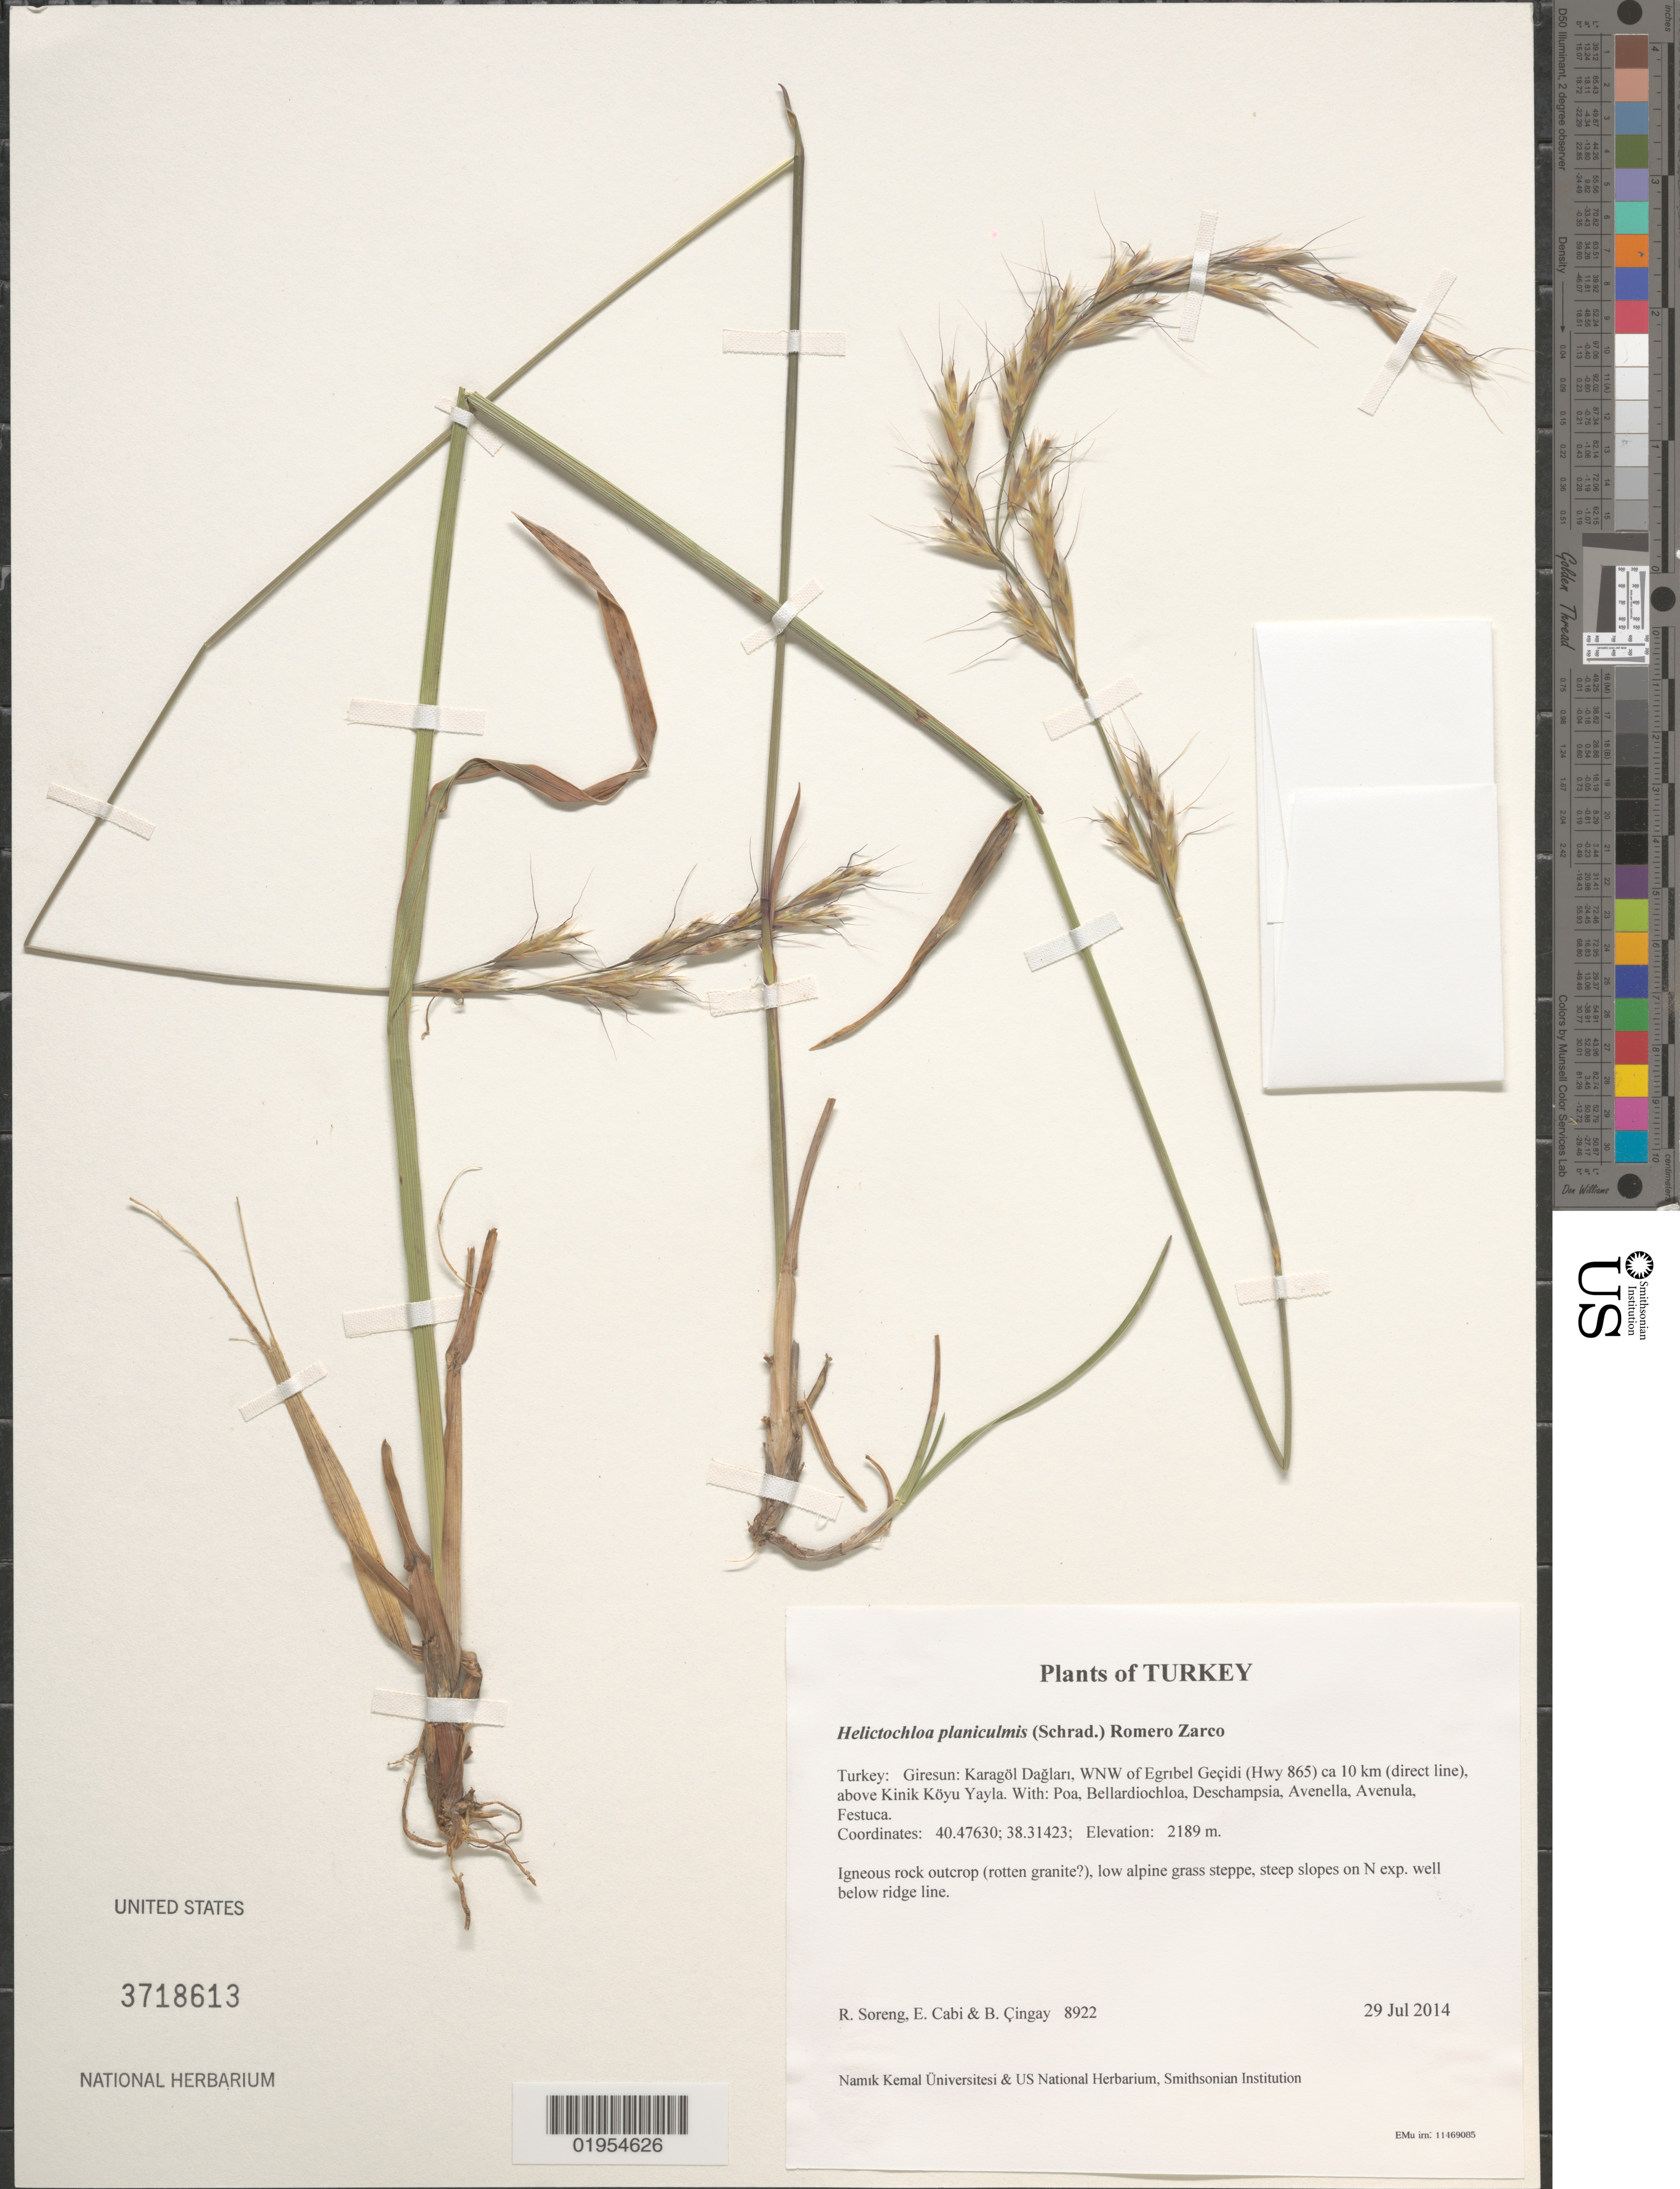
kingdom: Plantae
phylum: Tracheophyta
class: Liliopsida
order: Poales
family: Poaceae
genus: Helictochloa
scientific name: Helictochloa planiculmis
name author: (Schrad.) Romero Zarco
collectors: R. J. Soreng, E. Cabi & B. Çıngay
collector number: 8922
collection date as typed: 29 Jul 2014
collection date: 2014-07-29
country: Turkey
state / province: Giresun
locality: Karagol Daglari, WNW of Egribel Pass (Hwy 865) ca 10 km (direct line), above Kinik Koyu Yayla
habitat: Igneous rock outcrop (rotten granite?), low alpine grass steppe, steep slopes on N exp. well below ridge line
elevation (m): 2189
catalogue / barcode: US 3718613